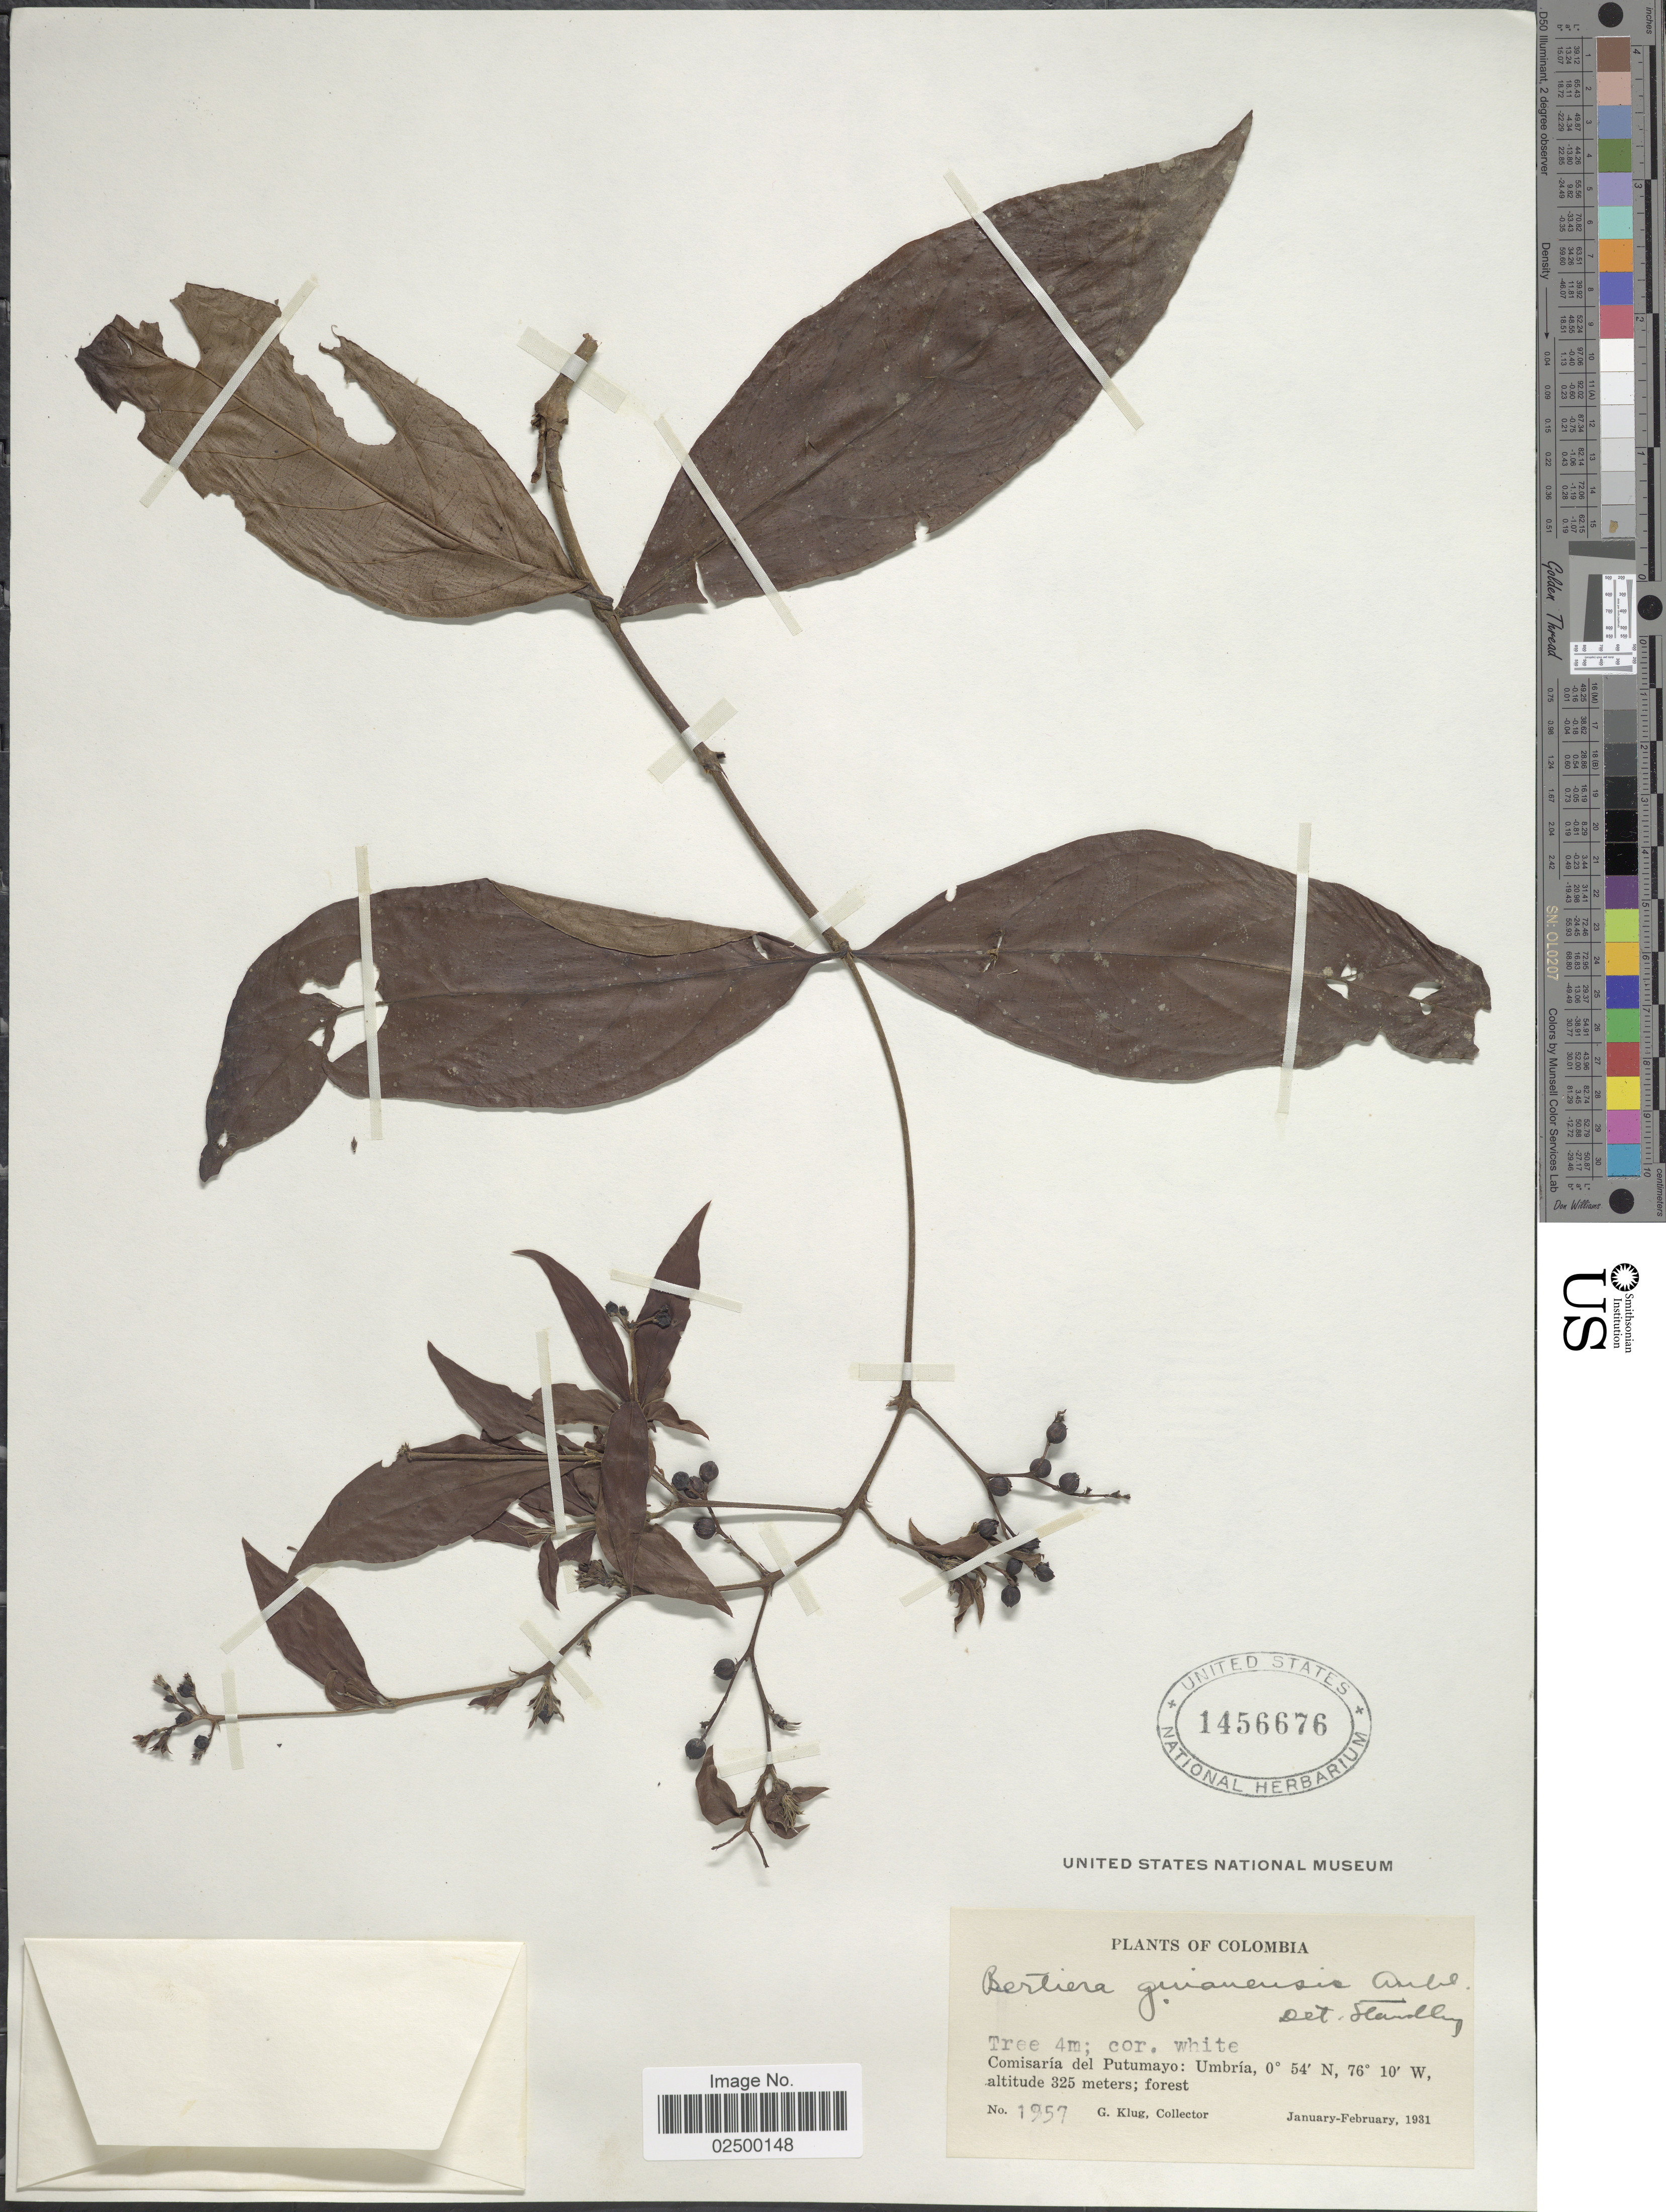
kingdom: Plantae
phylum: Tracheophyta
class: Magnoliopsida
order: Gentianales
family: Rubiaceae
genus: Bertiera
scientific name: Bertiera guianensis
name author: Aubl.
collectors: G. Klug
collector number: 1957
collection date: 1931-01/1931-02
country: Colombia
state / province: Putumayo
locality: Comisaria del Putumayo: Umbria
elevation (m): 325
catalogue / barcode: US 1456676